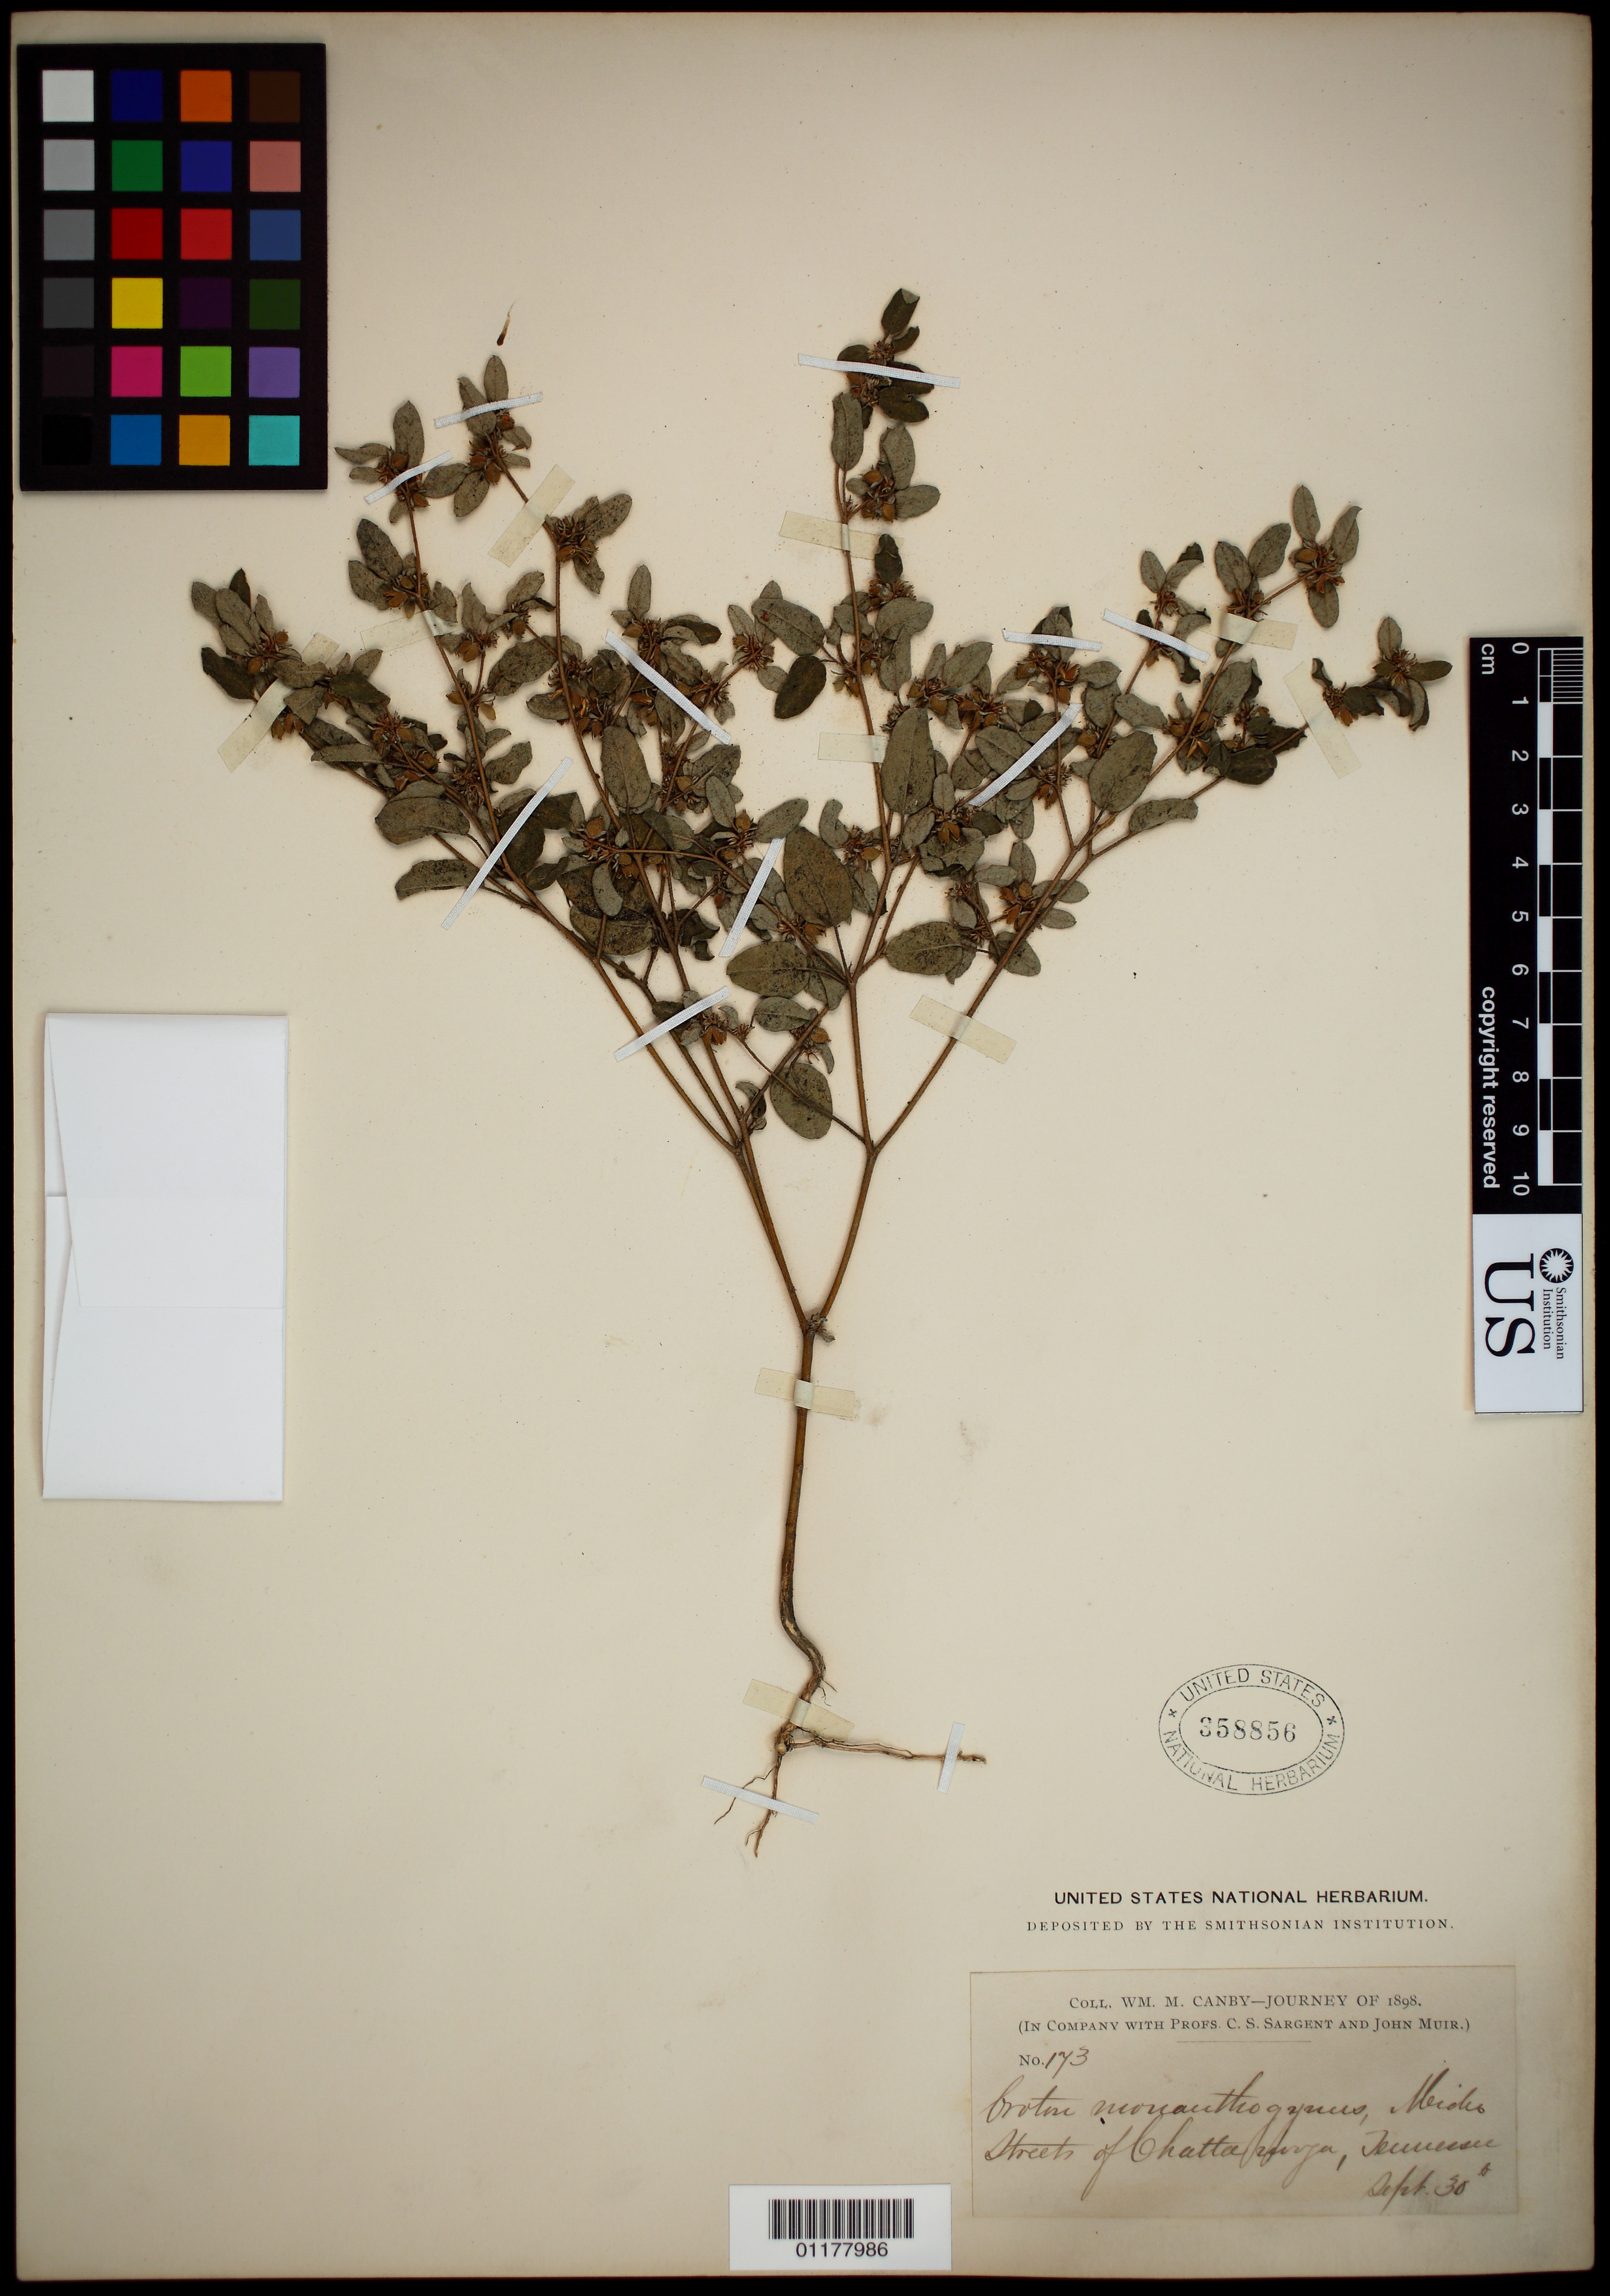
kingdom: Plantae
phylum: Tracheophyta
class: Magnoliopsida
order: Malpighiales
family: Euphorbiaceae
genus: Croton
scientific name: Croton monanthogynus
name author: Michx.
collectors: W. M. Canby, C. S. Sargent & J. Muir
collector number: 173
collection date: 1898-09-30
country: United States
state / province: Tennessee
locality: Streets of Chattanooga.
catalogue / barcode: US 358856